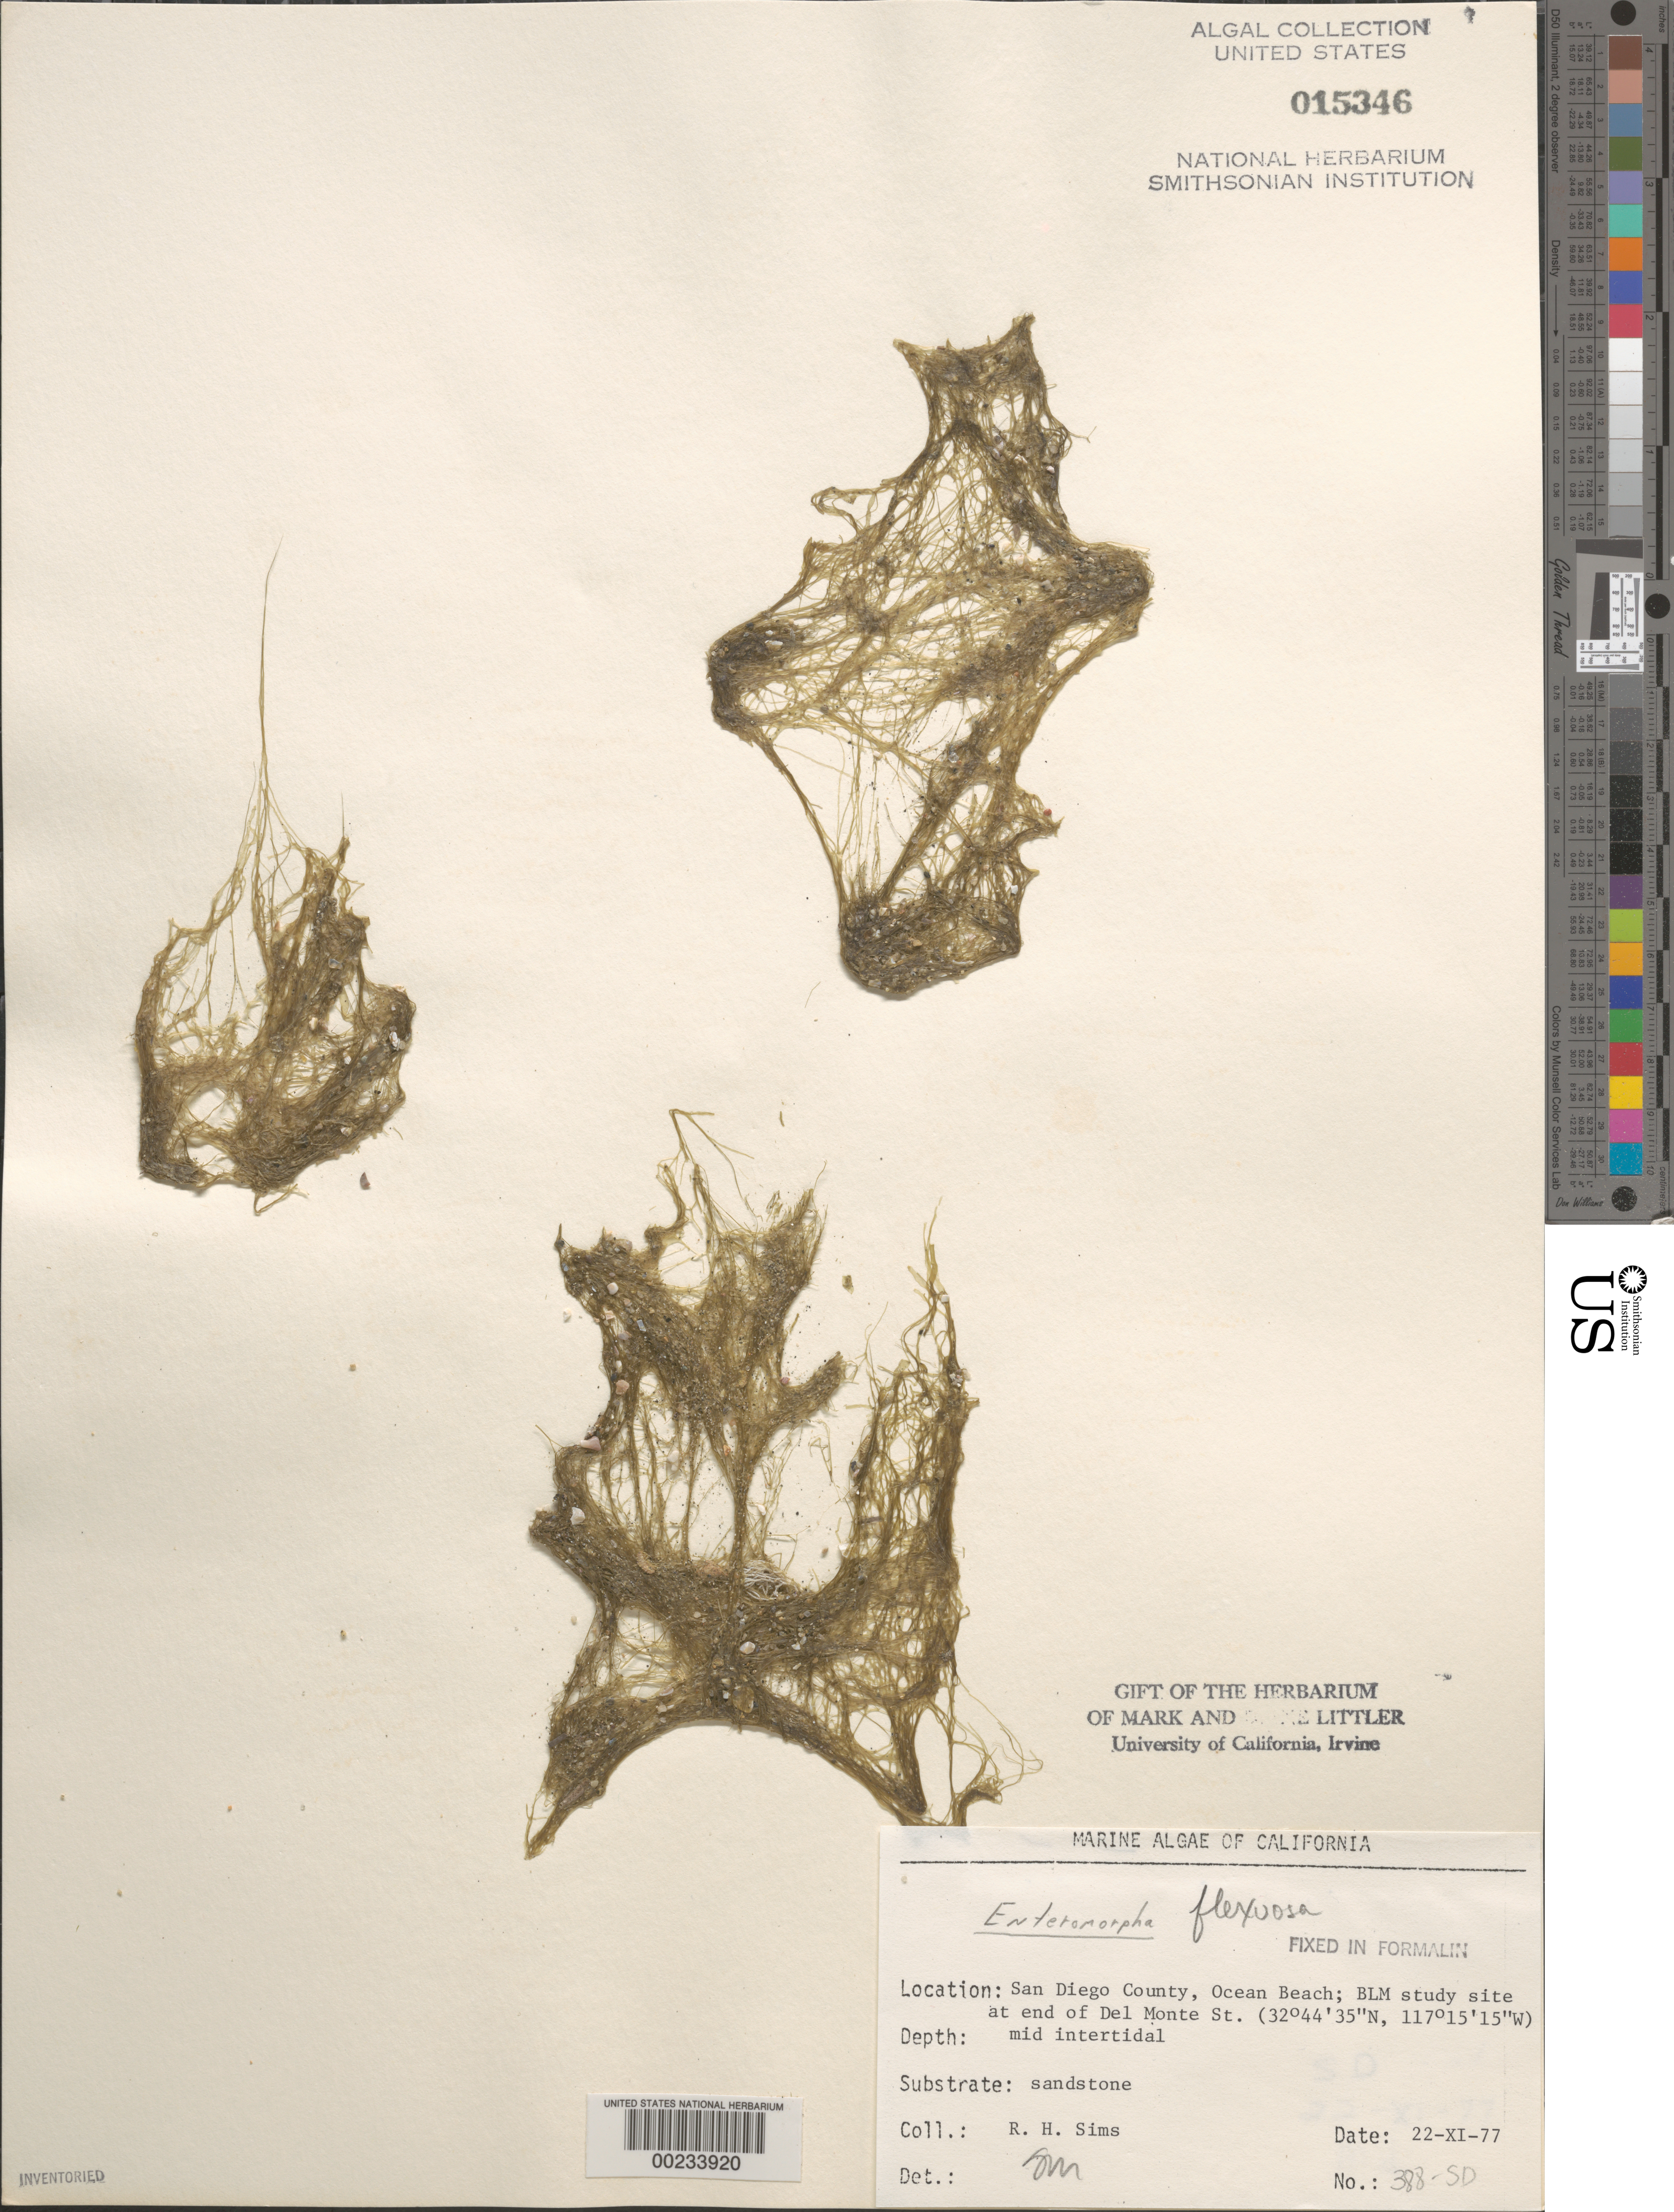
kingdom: Plantae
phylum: Chlorophyta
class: Ulvophyceae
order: Ulvales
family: Ulvaceae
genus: Ulva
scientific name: Ulva flexuosa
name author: Wulfen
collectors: R. H. Sims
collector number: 388-sd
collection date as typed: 22 Nov 1977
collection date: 1977-11-22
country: United States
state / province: California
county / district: San Diego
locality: Ocean Beach, end of Del Monte Street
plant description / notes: BLM-SOCALBIGHT Rocky Intertidal Survey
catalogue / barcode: US 15346